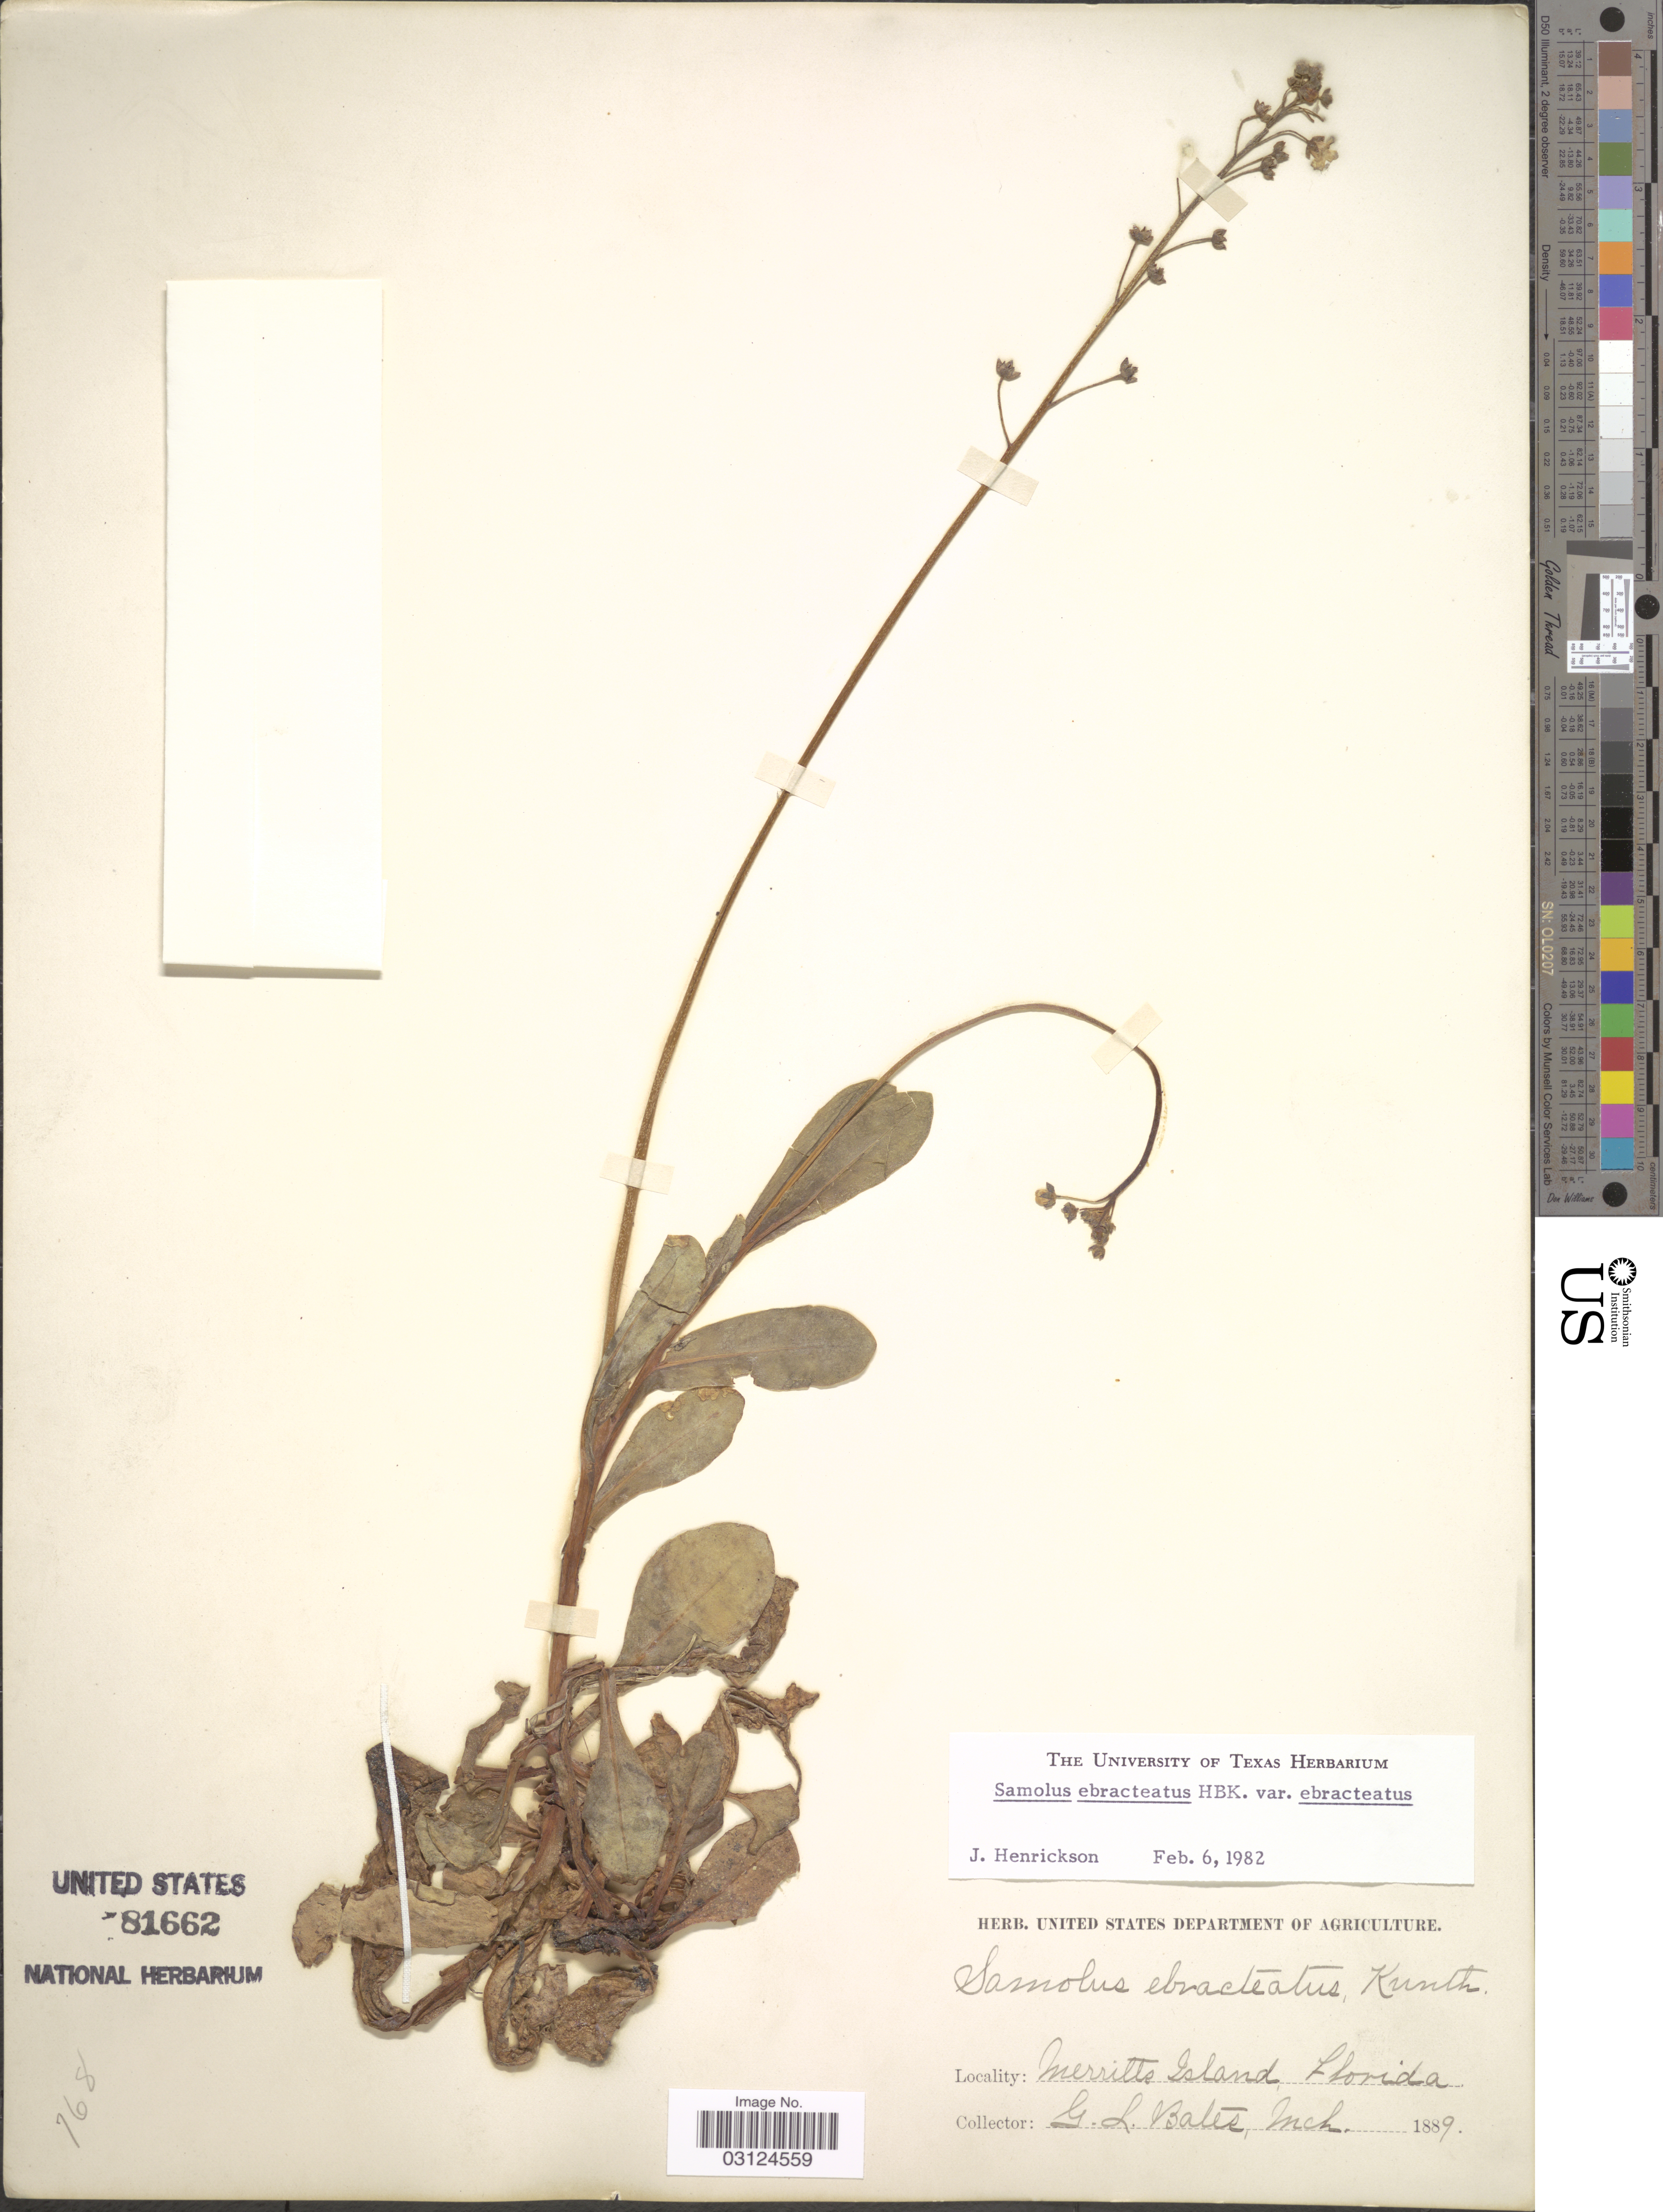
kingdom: Plantae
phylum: Tracheophyta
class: Magnoliopsida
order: Ericales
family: Primulaceae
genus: Samolus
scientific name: Samolus ebracteatus subsp. ebracteatus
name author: Kunth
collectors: G. Bates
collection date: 1889-03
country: United States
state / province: Florida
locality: Merritts Island.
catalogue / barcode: US 81662